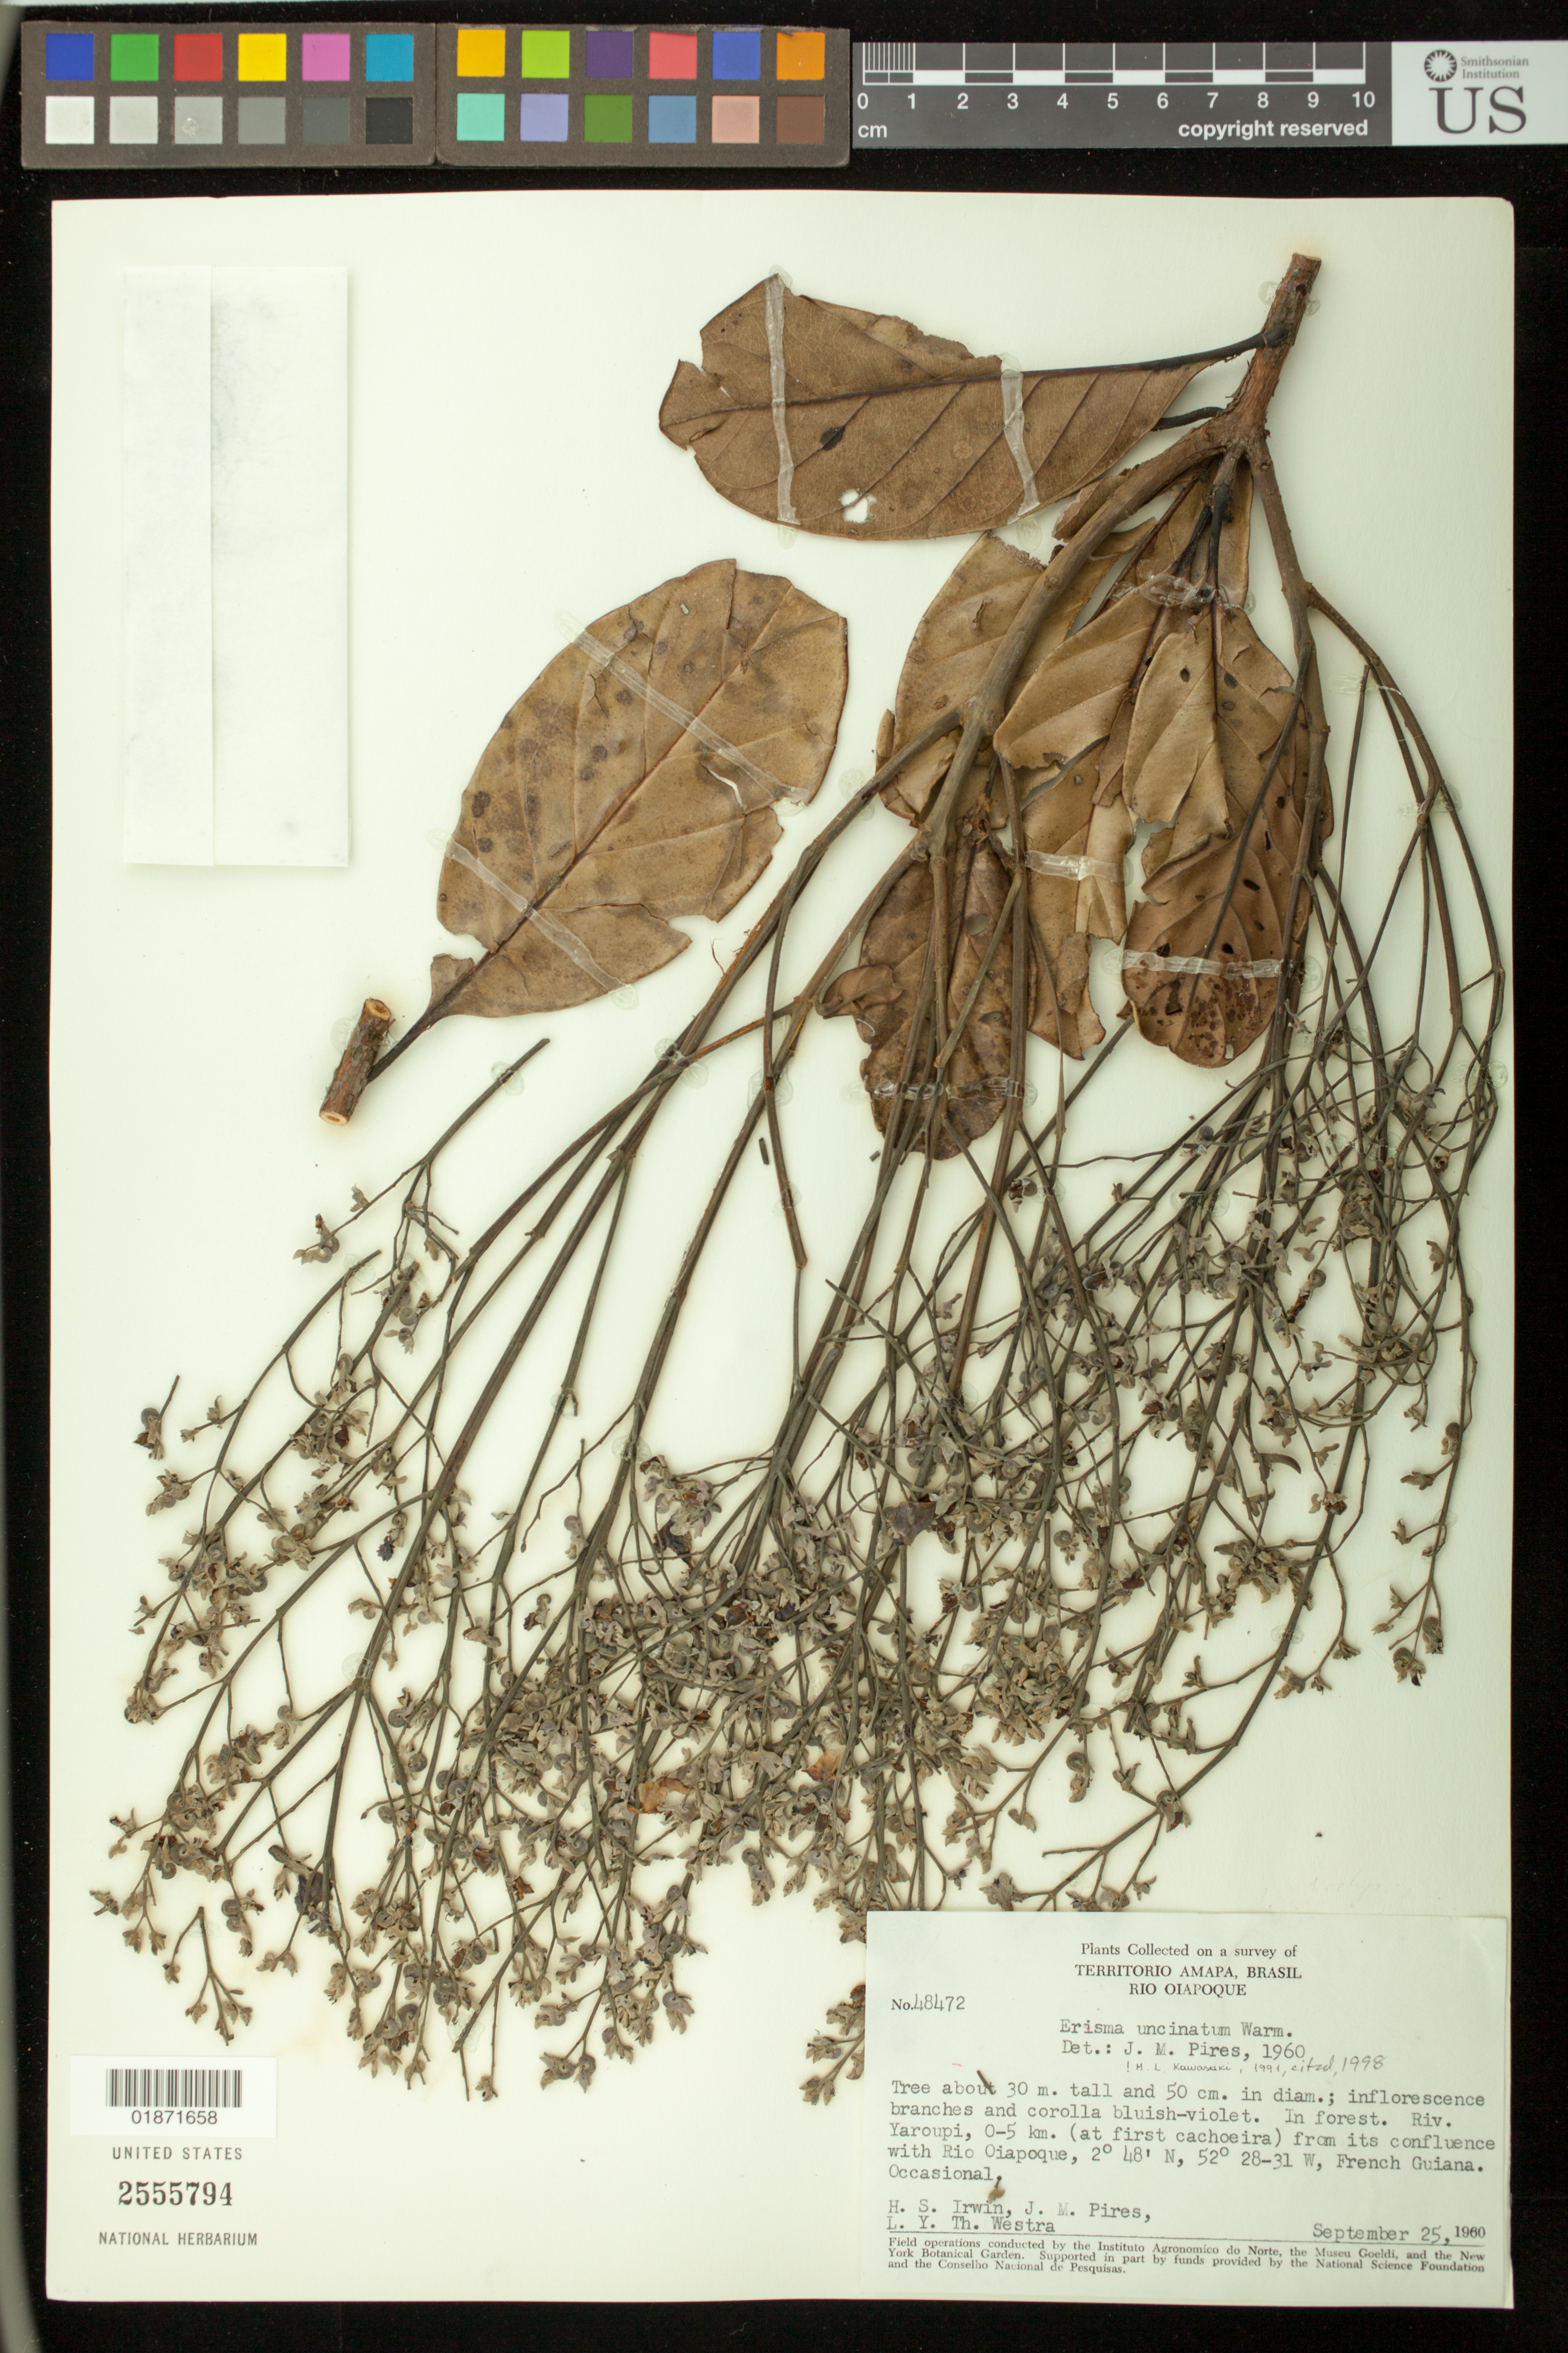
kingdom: Plantae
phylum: Tracheophyta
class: Magnoliopsida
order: Myrtales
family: Vochysiaceae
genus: Erisma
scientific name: Erisma uncinatum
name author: Warm.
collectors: H. Irwin, J. M. Pires & L. Y. T. Westra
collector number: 48472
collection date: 1960-09-25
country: French Guiana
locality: Riv. Yaroupi, 0,5 km (at first Cachoeira) from its confluence with Rio Oiapoque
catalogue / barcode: US 2555794